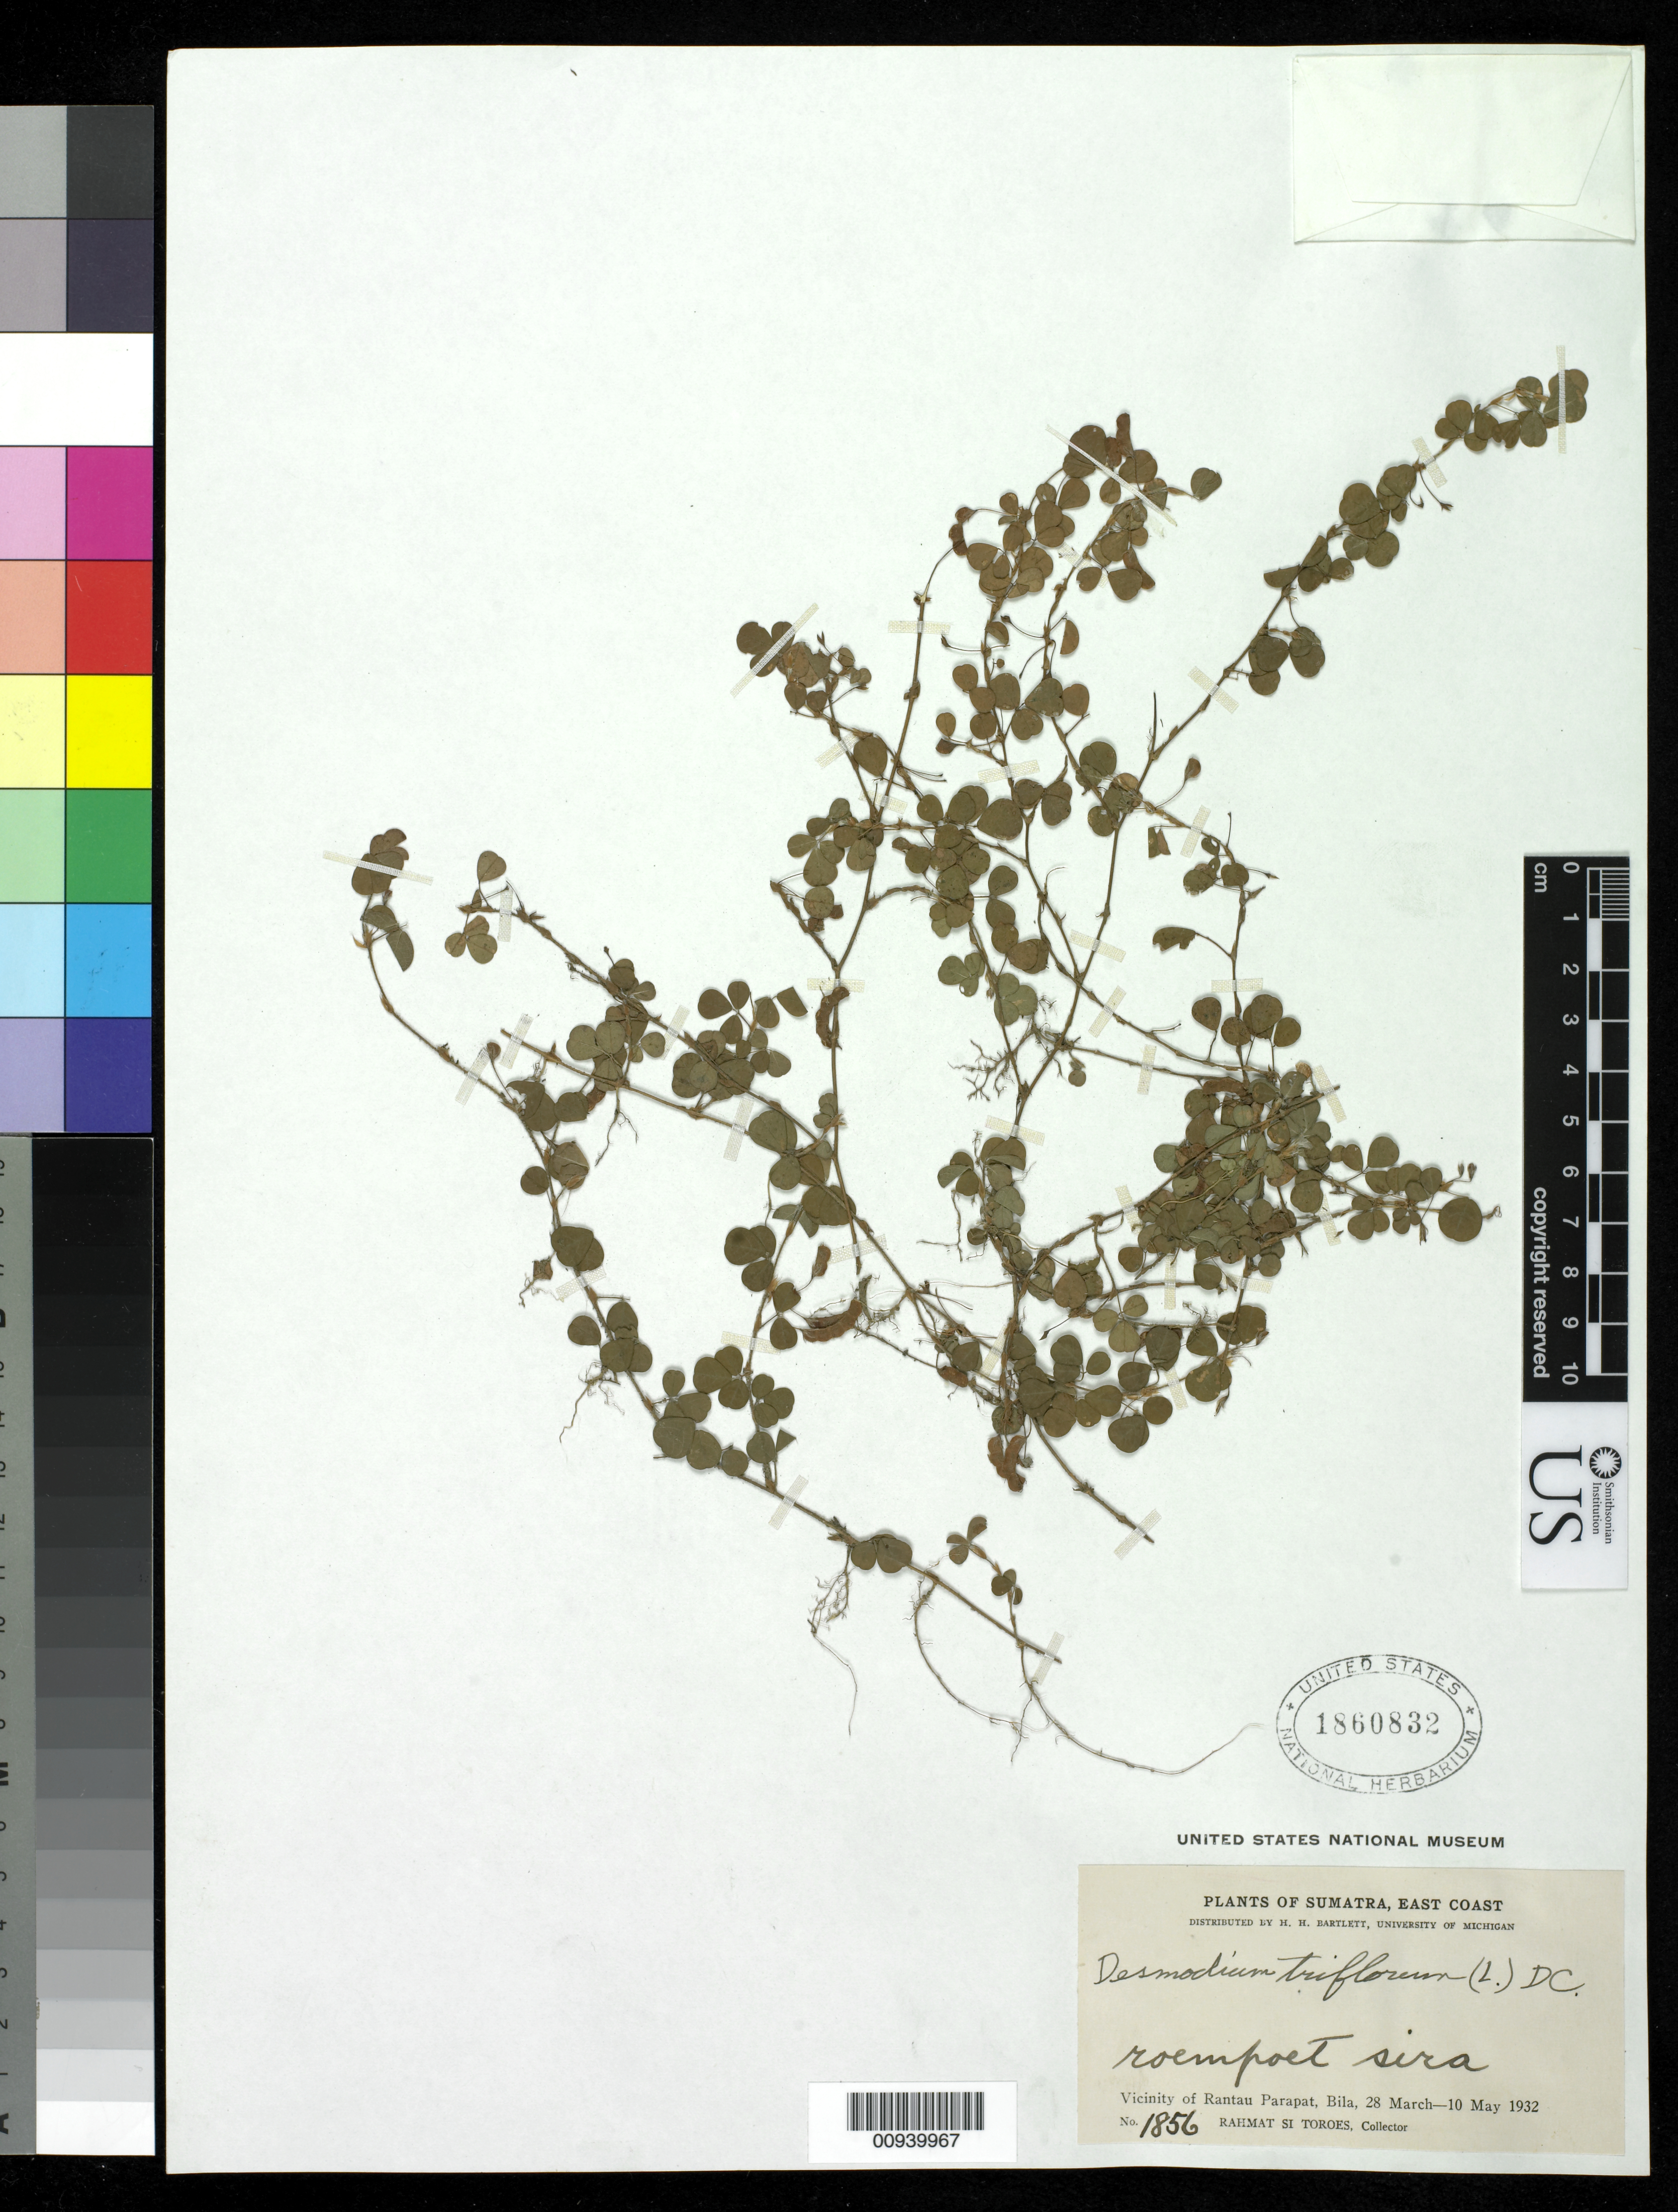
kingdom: Plantae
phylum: Tracheophyta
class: Magnoliopsida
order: Fabales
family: Fabaceae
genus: Grona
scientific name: Grona triflora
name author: (L.) H. Ohashi & K. Ohashi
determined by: Strong, Mark T., (BOT), Smithsonian Institution - National Museum of Natural History (UNITED STATES)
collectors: Rahmat Si Boeea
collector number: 1856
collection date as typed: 28 Mar 1932 to 10 May 1932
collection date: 1932-03-28/1932-05-10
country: Indonesia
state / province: Sumatra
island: Sumatra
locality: (East Coast) Vicinity of Rantau Parapat, Bila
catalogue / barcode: US 1860832